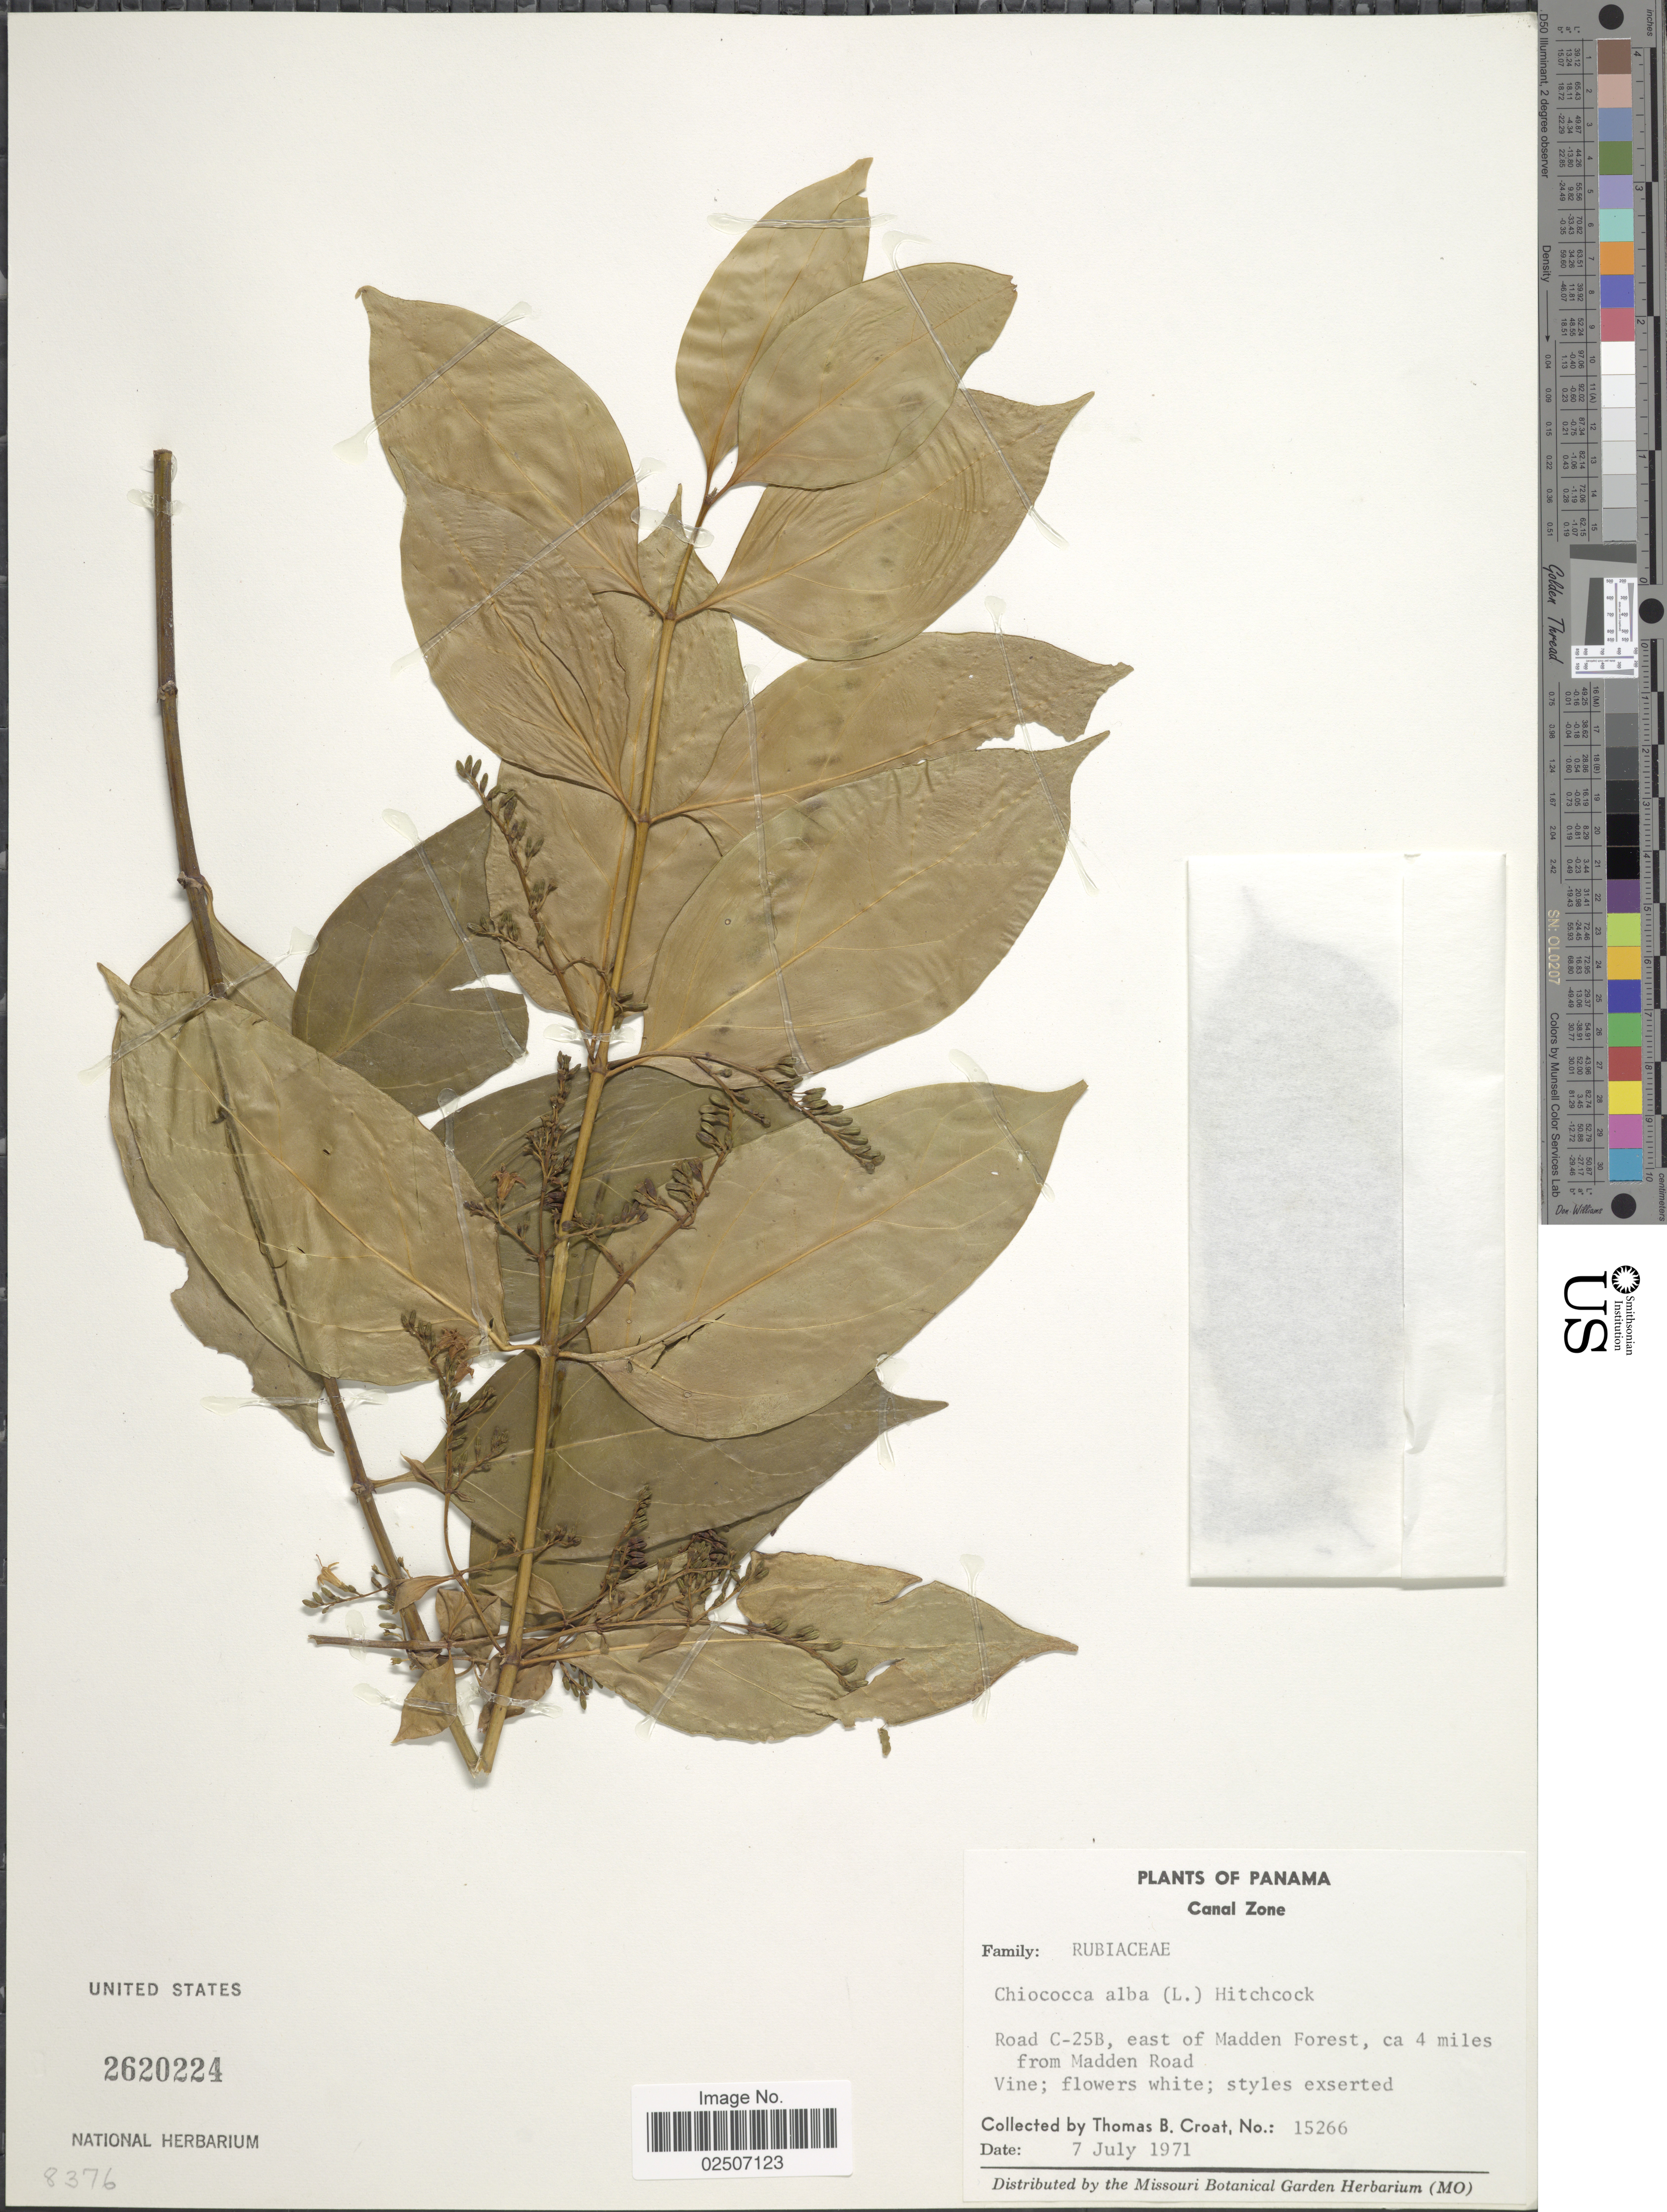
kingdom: Plantae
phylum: Tracheophyta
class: Magnoliopsida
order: Gentianales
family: Rubiaceae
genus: Chiococca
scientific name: Chiococca alba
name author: (L.) Hitchc.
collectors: T. B. Croat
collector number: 15266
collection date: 1971-07-07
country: Panama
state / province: Colón / Panamá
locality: Canal Zone. Road C-25B, east of Madden Forest, ca 4 miles from Madden Road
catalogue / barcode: US 2620224